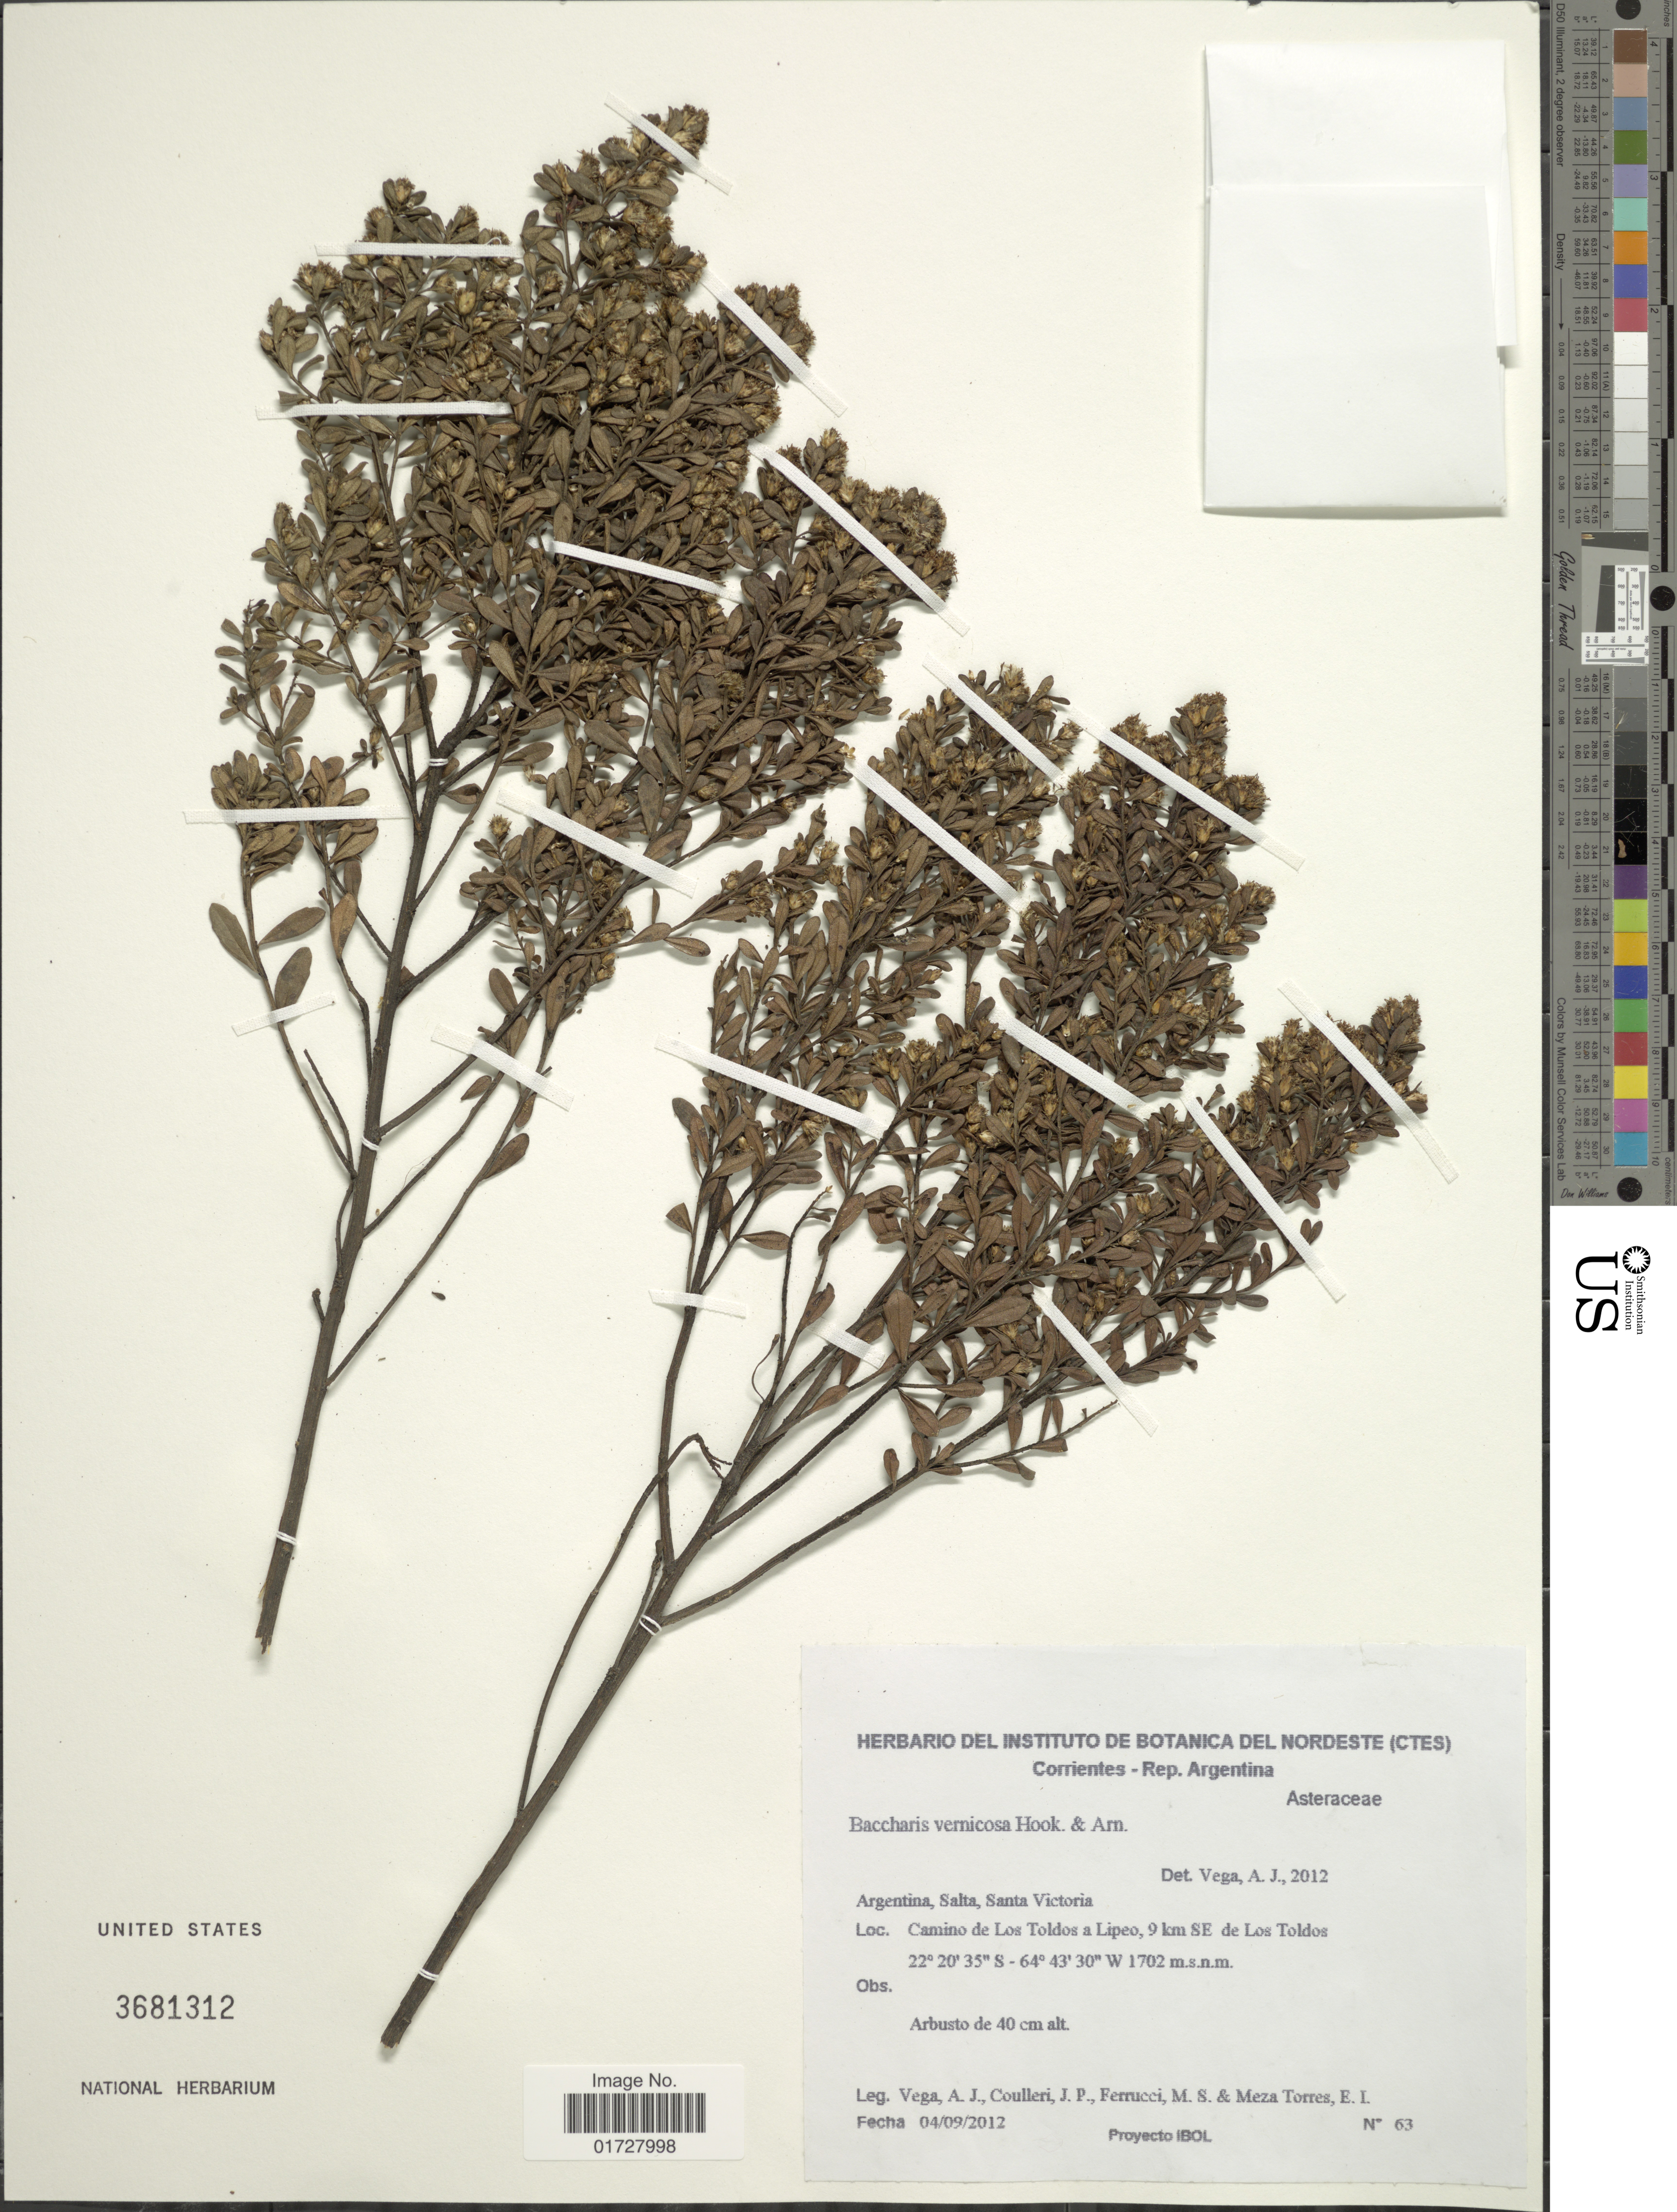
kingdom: Plantae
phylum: Tracheophyta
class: Magnoliopsida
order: Asterales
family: Asteraceae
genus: Baccharis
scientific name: Baccharis vernicosa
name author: Hook. & Arn.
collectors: A. Vega, J. Coulleri, M. S. Ferrucci & E. Meza Torres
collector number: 63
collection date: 2012-09-04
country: Argentina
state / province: Salta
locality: Santa Victoria, Camino de Los Toldos a Lipeo, 9 km SE de Los Toldos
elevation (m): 1702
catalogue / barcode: US 3681312